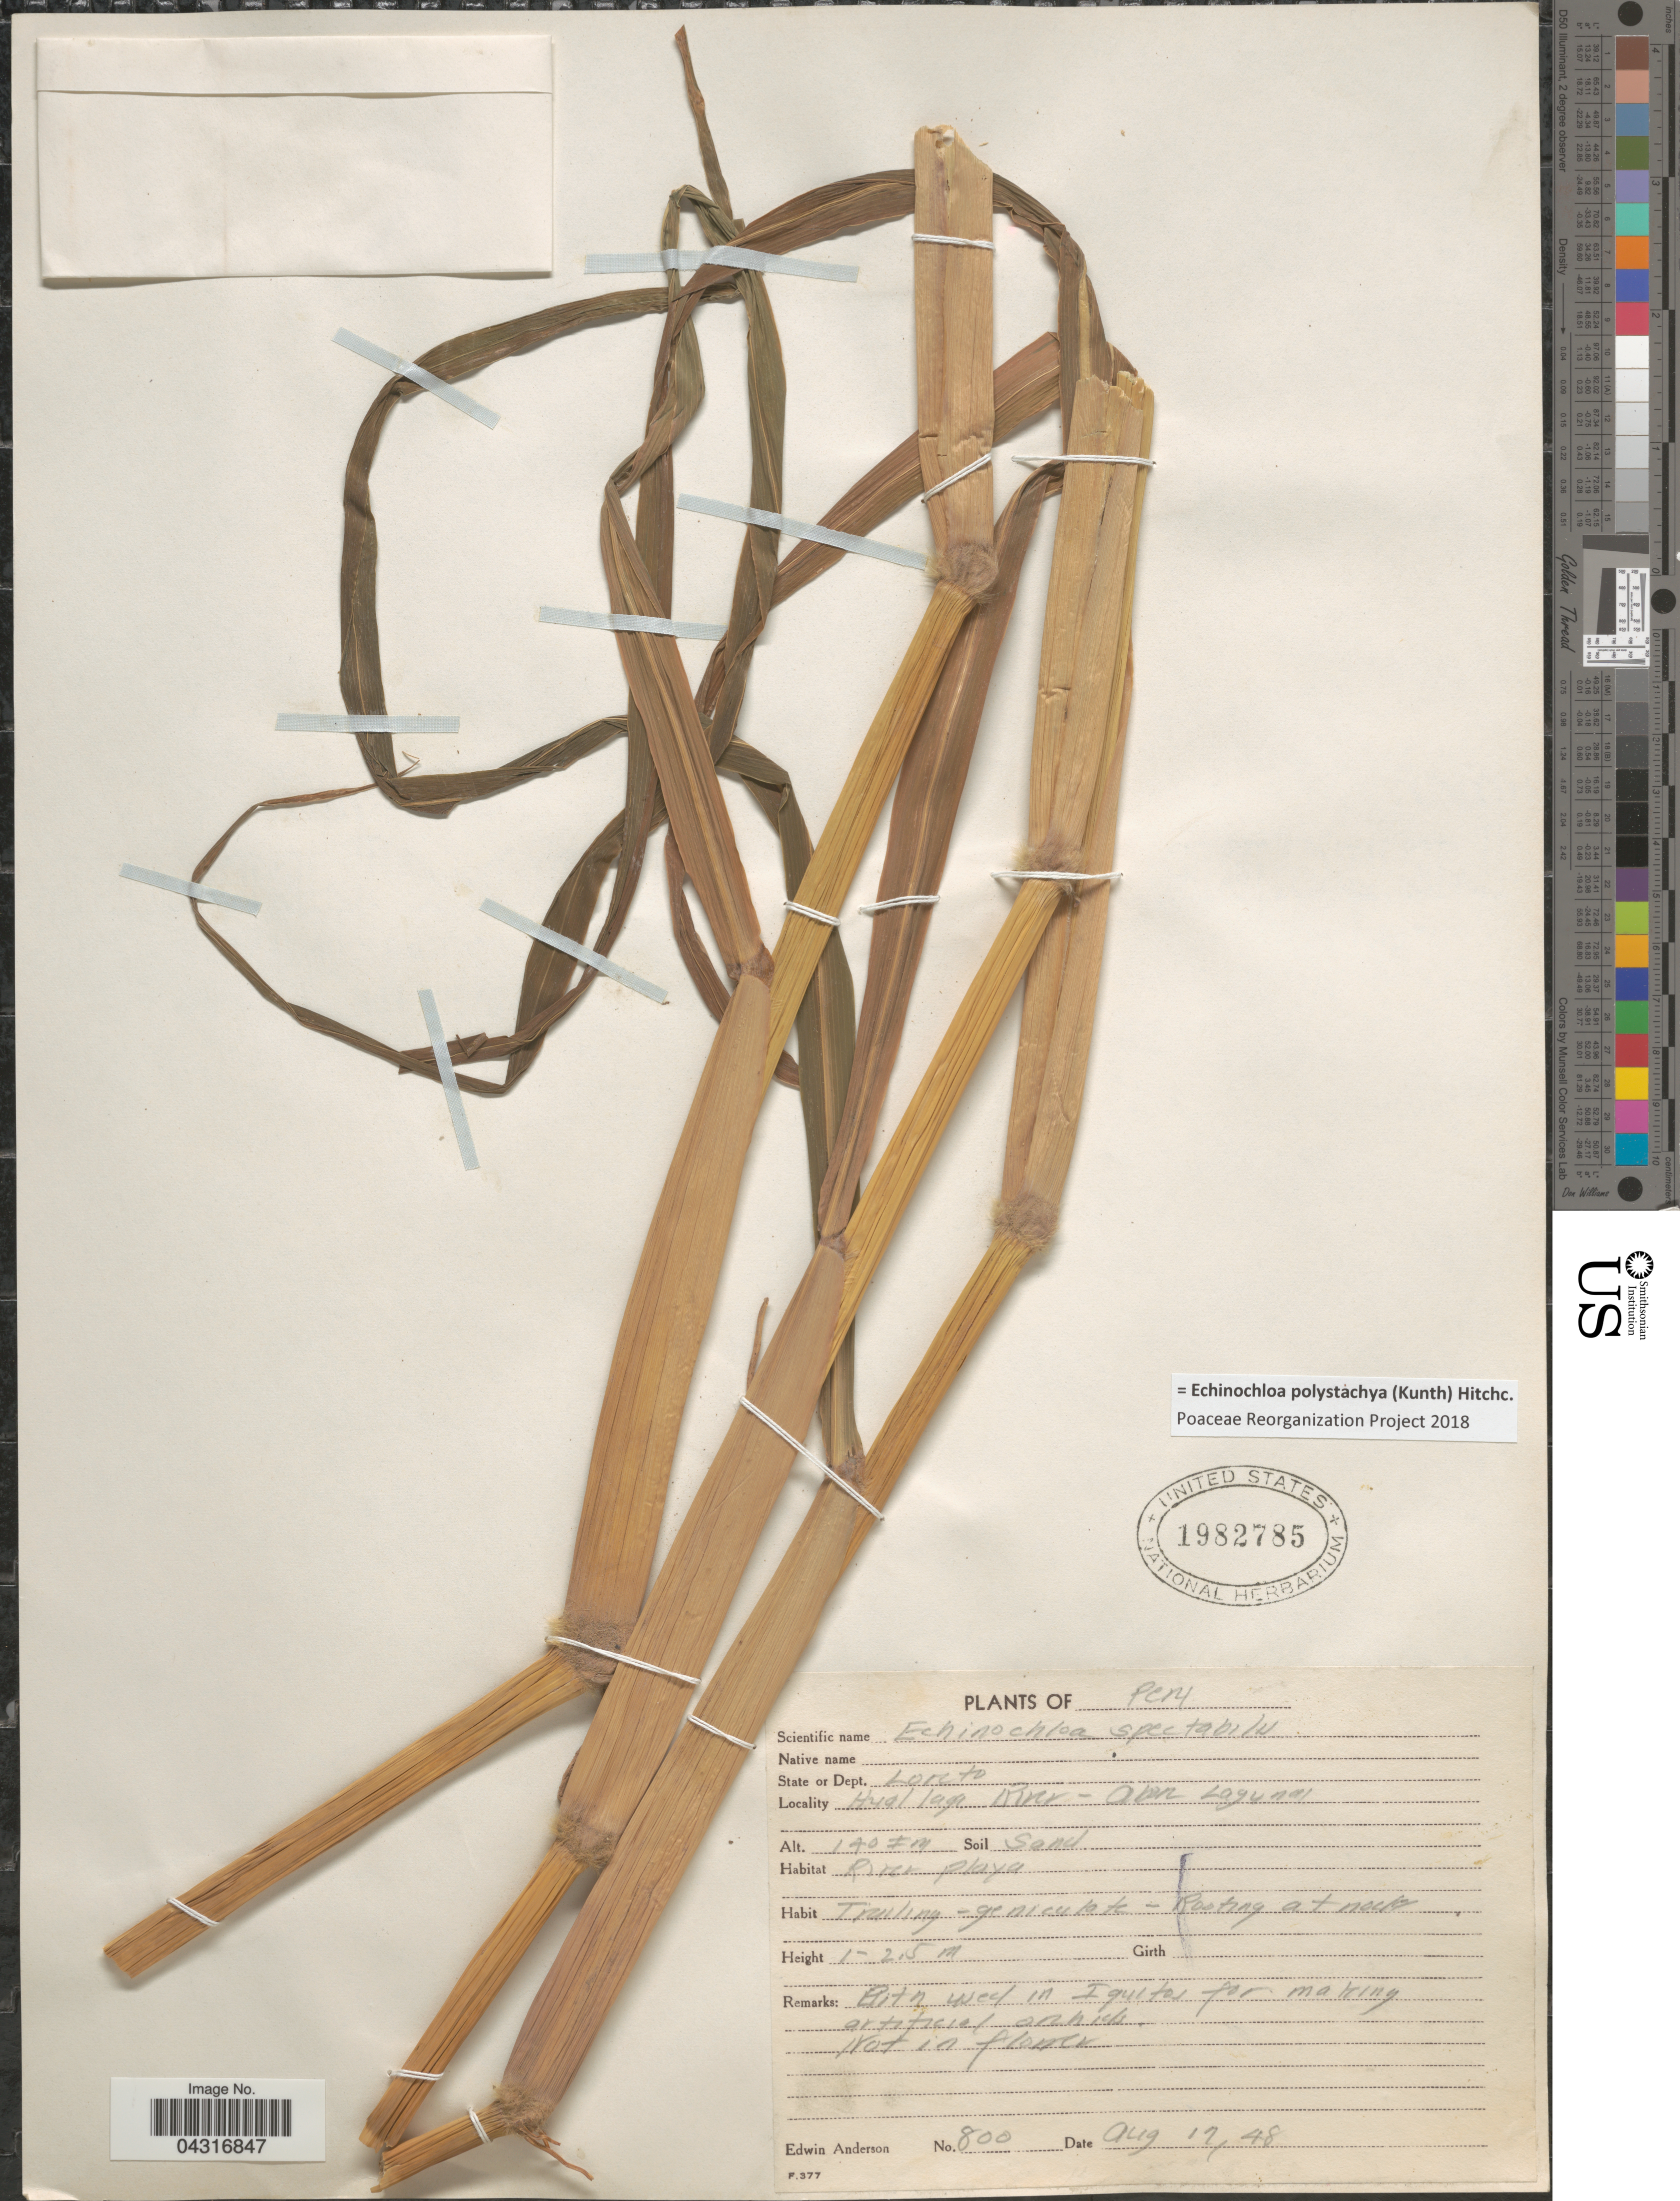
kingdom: Plantae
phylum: Tracheophyta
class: Liliopsida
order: Poales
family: Poaceae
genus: Echinochloa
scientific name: Echinochloa polystachya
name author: (Kunth) Hitchc.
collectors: E. Anderson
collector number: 800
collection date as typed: Transcribed d/m/y: 17/8/48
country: Peru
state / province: Loreto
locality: State or Dept. Loreto. Huallaga River - Above Laguna.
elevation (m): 140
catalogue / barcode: US 1982785